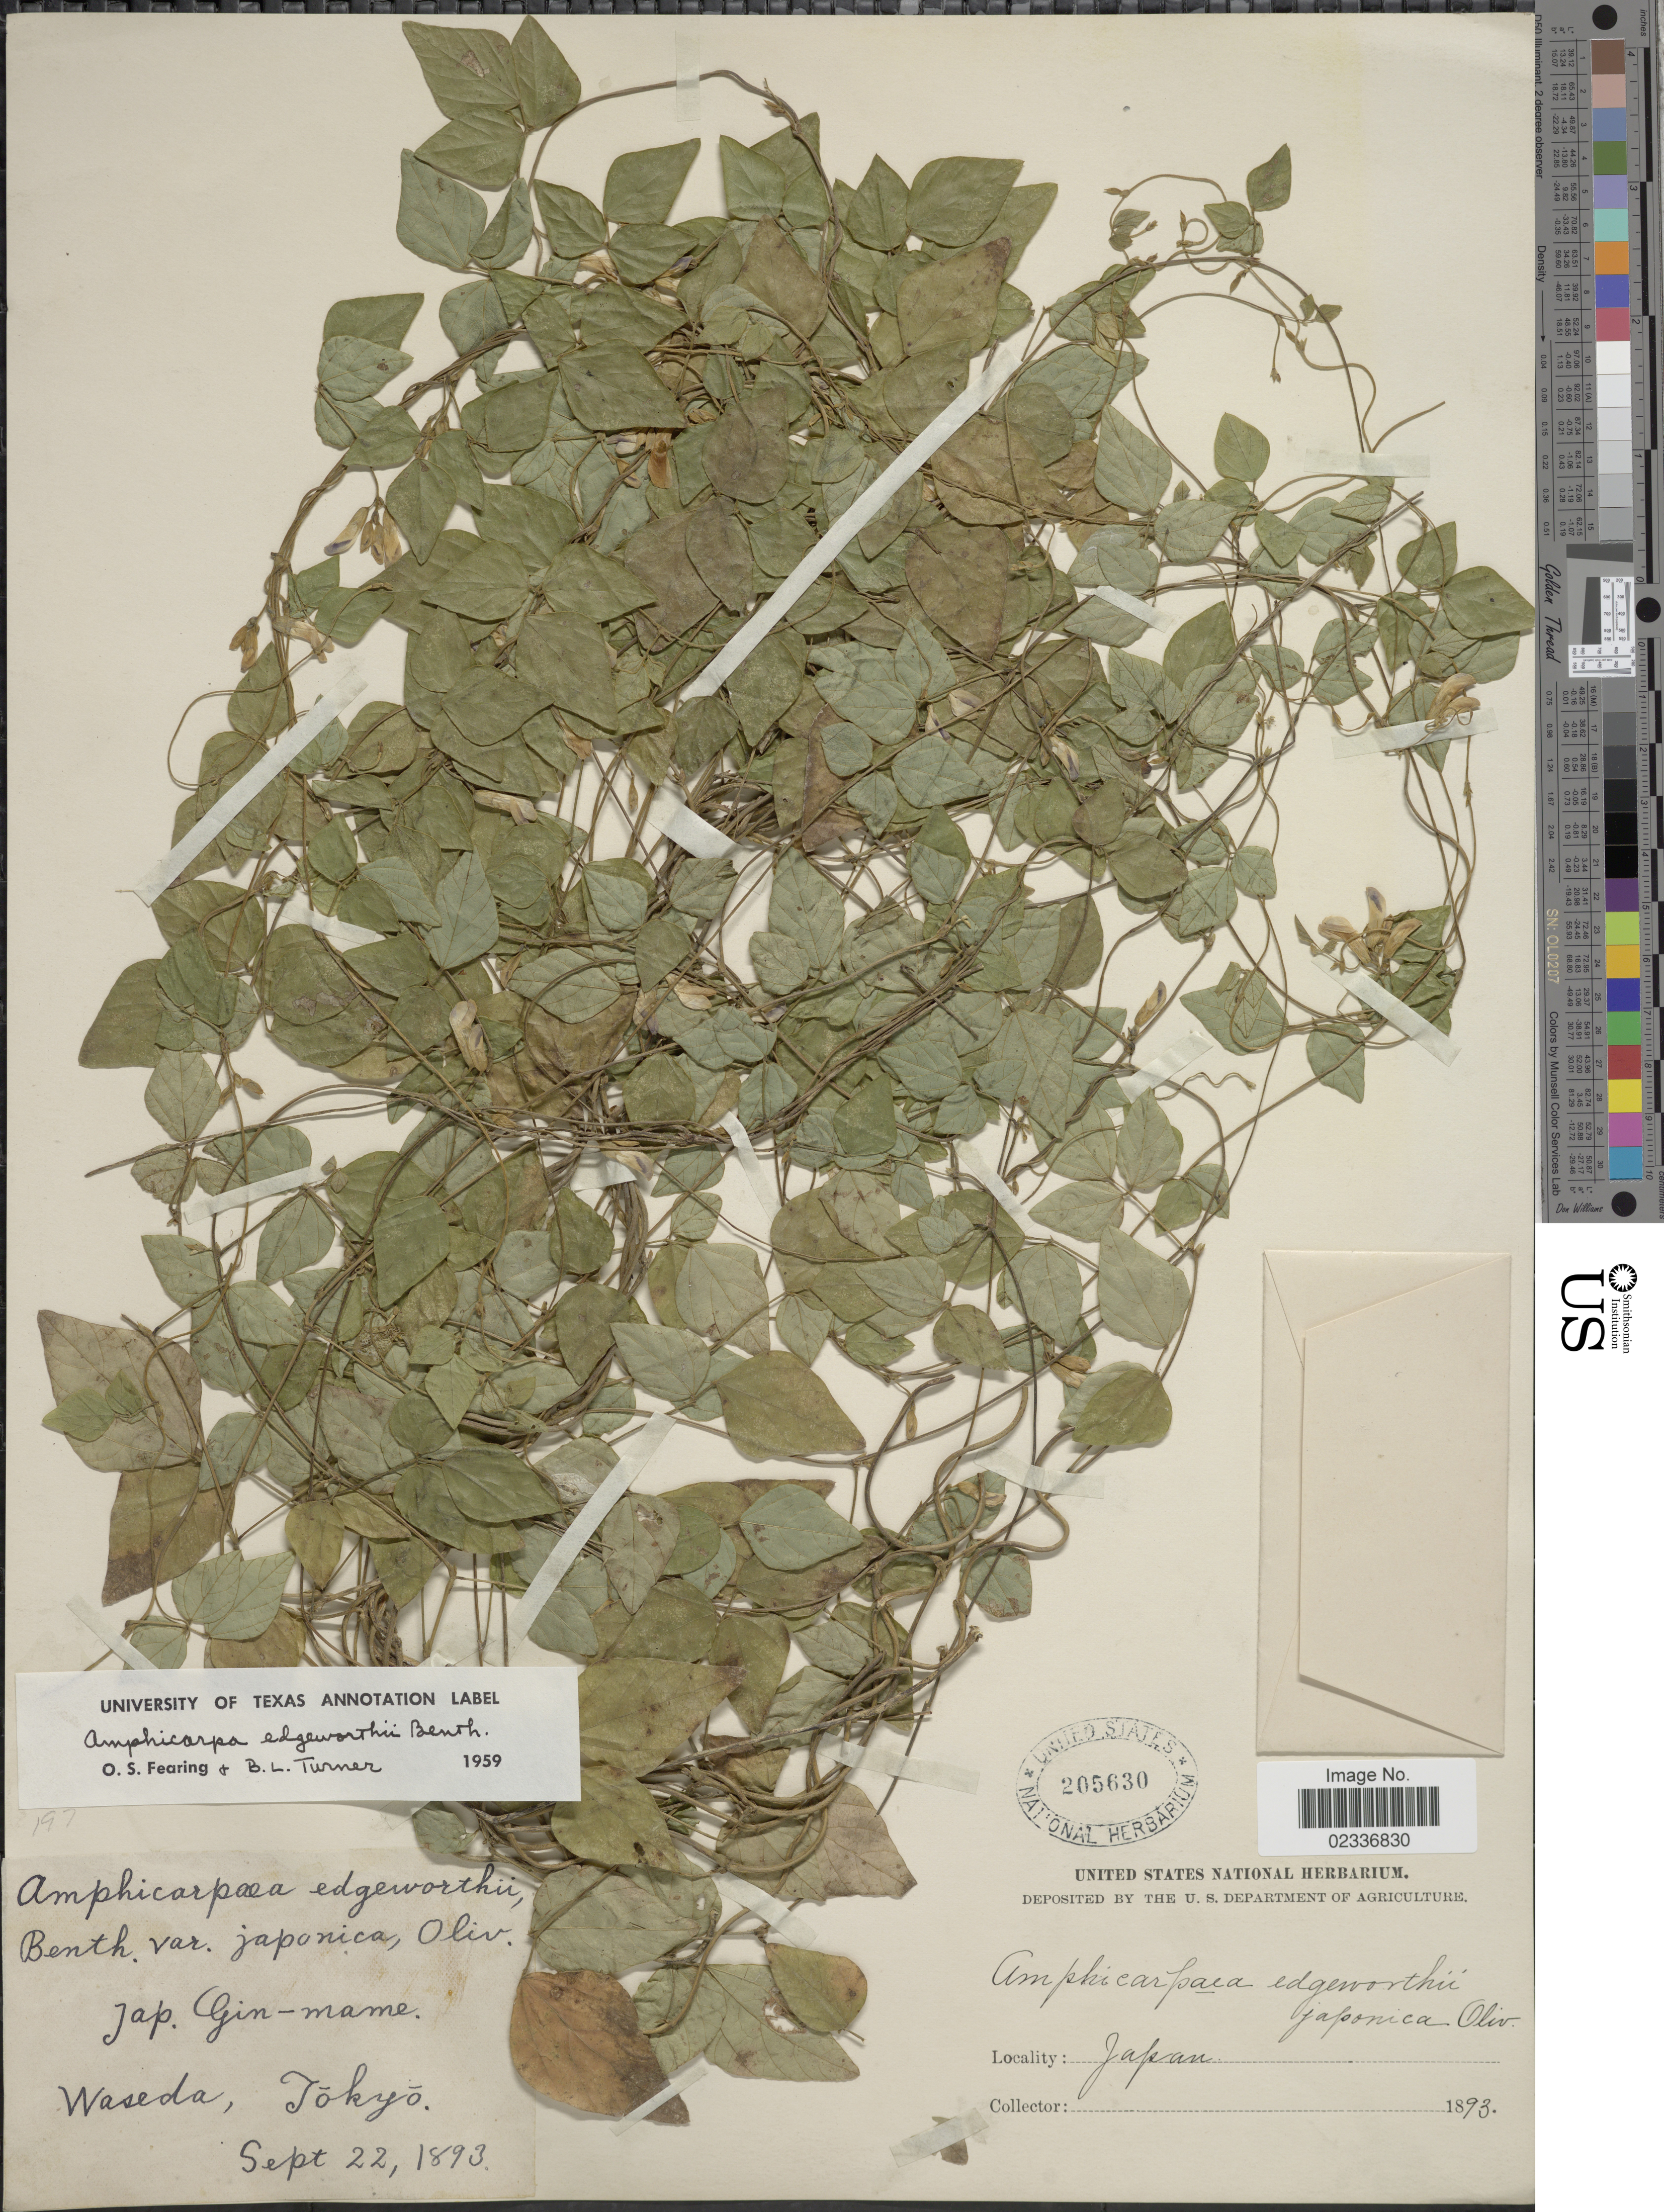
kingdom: Plantae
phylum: Tracheophyta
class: Magnoliopsida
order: Fabales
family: Fabaceae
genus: Amphicarpaea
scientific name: Amphicarpaea edgeworthii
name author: Benth.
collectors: ex herb. U. S. Department of Agriculture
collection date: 1893-09-22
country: Japan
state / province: Tokyo, Federal City of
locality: Waseda, Tokyo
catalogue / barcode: US 205630